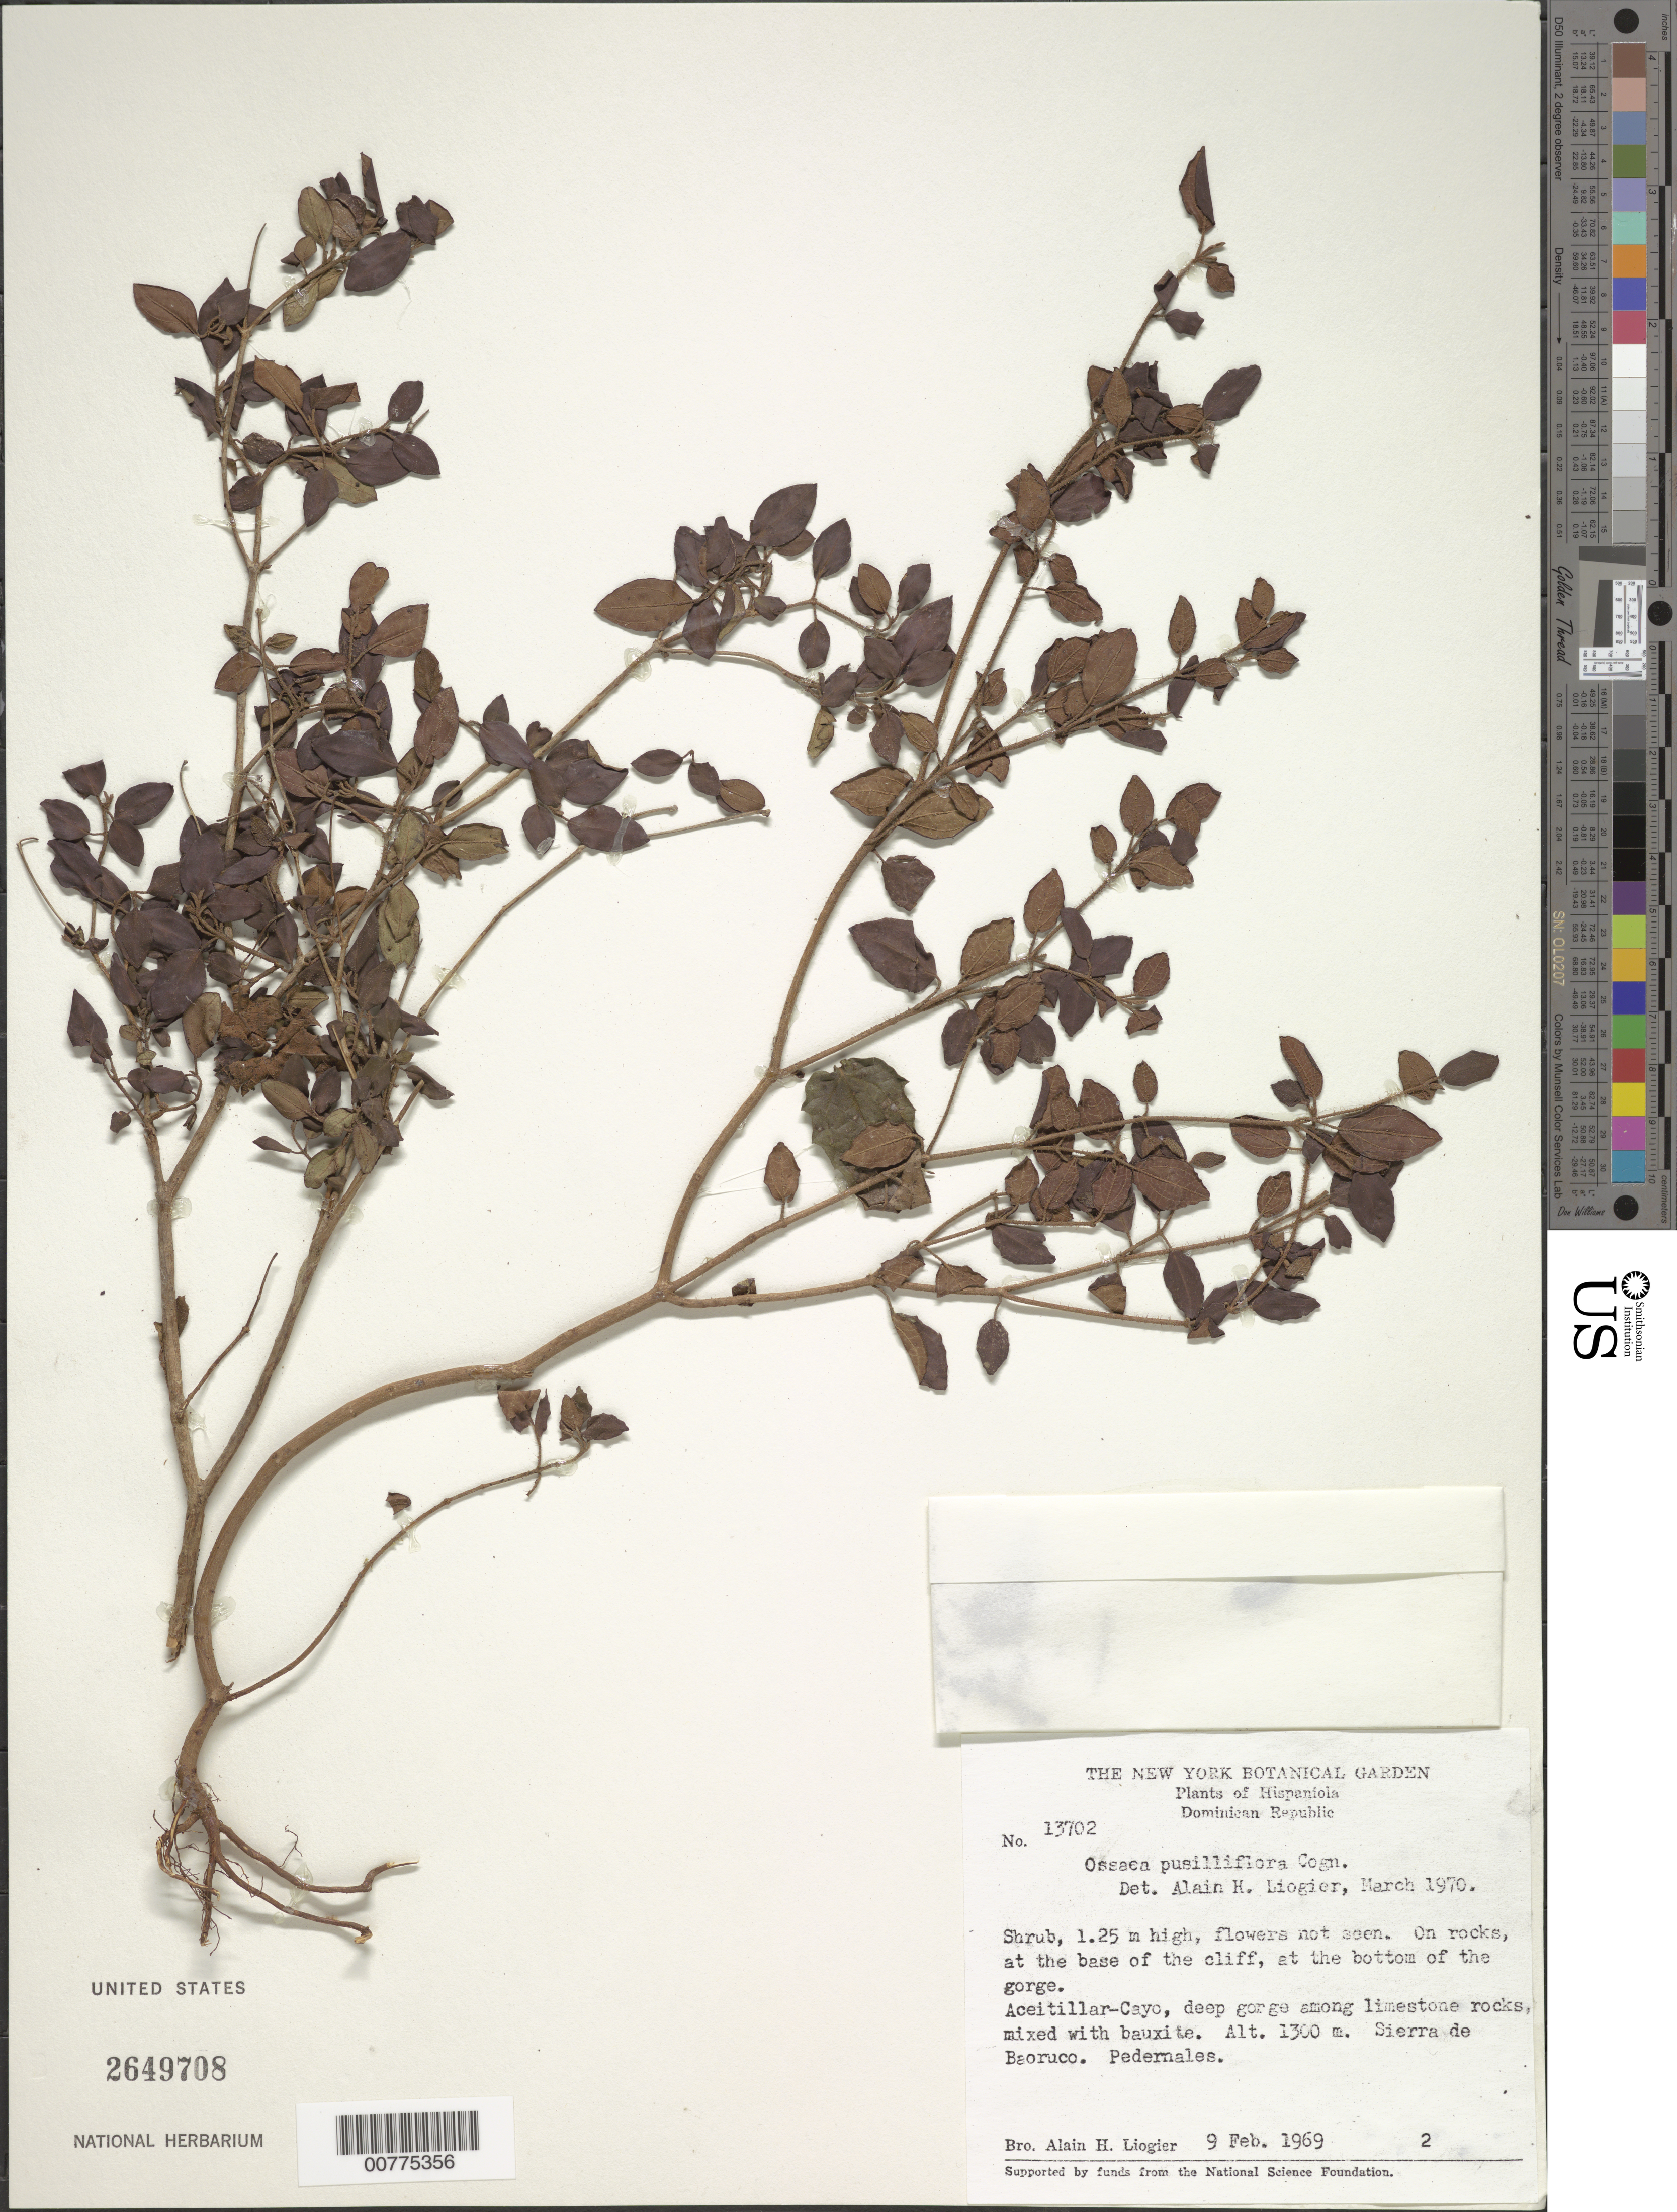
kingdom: Plantae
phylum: Tracheophyta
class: Magnoliopsida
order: Myrtales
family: Melastomataceae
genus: Sagraea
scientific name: Sagraea pusilliflora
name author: (Cogn.) Alain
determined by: Liogier, Alain H.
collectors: A. H. Liogier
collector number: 13702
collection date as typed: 09 Feb 1969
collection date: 1969-02-09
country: Dominican Republic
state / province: Pedernales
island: Hispaniola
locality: Sierra de Baoruco, Aceitillar-Cayo.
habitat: At the base of the cliff, at the bottom of the gorge among limestone rocks mixed with bauxite.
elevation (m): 1300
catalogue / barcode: US 2649708